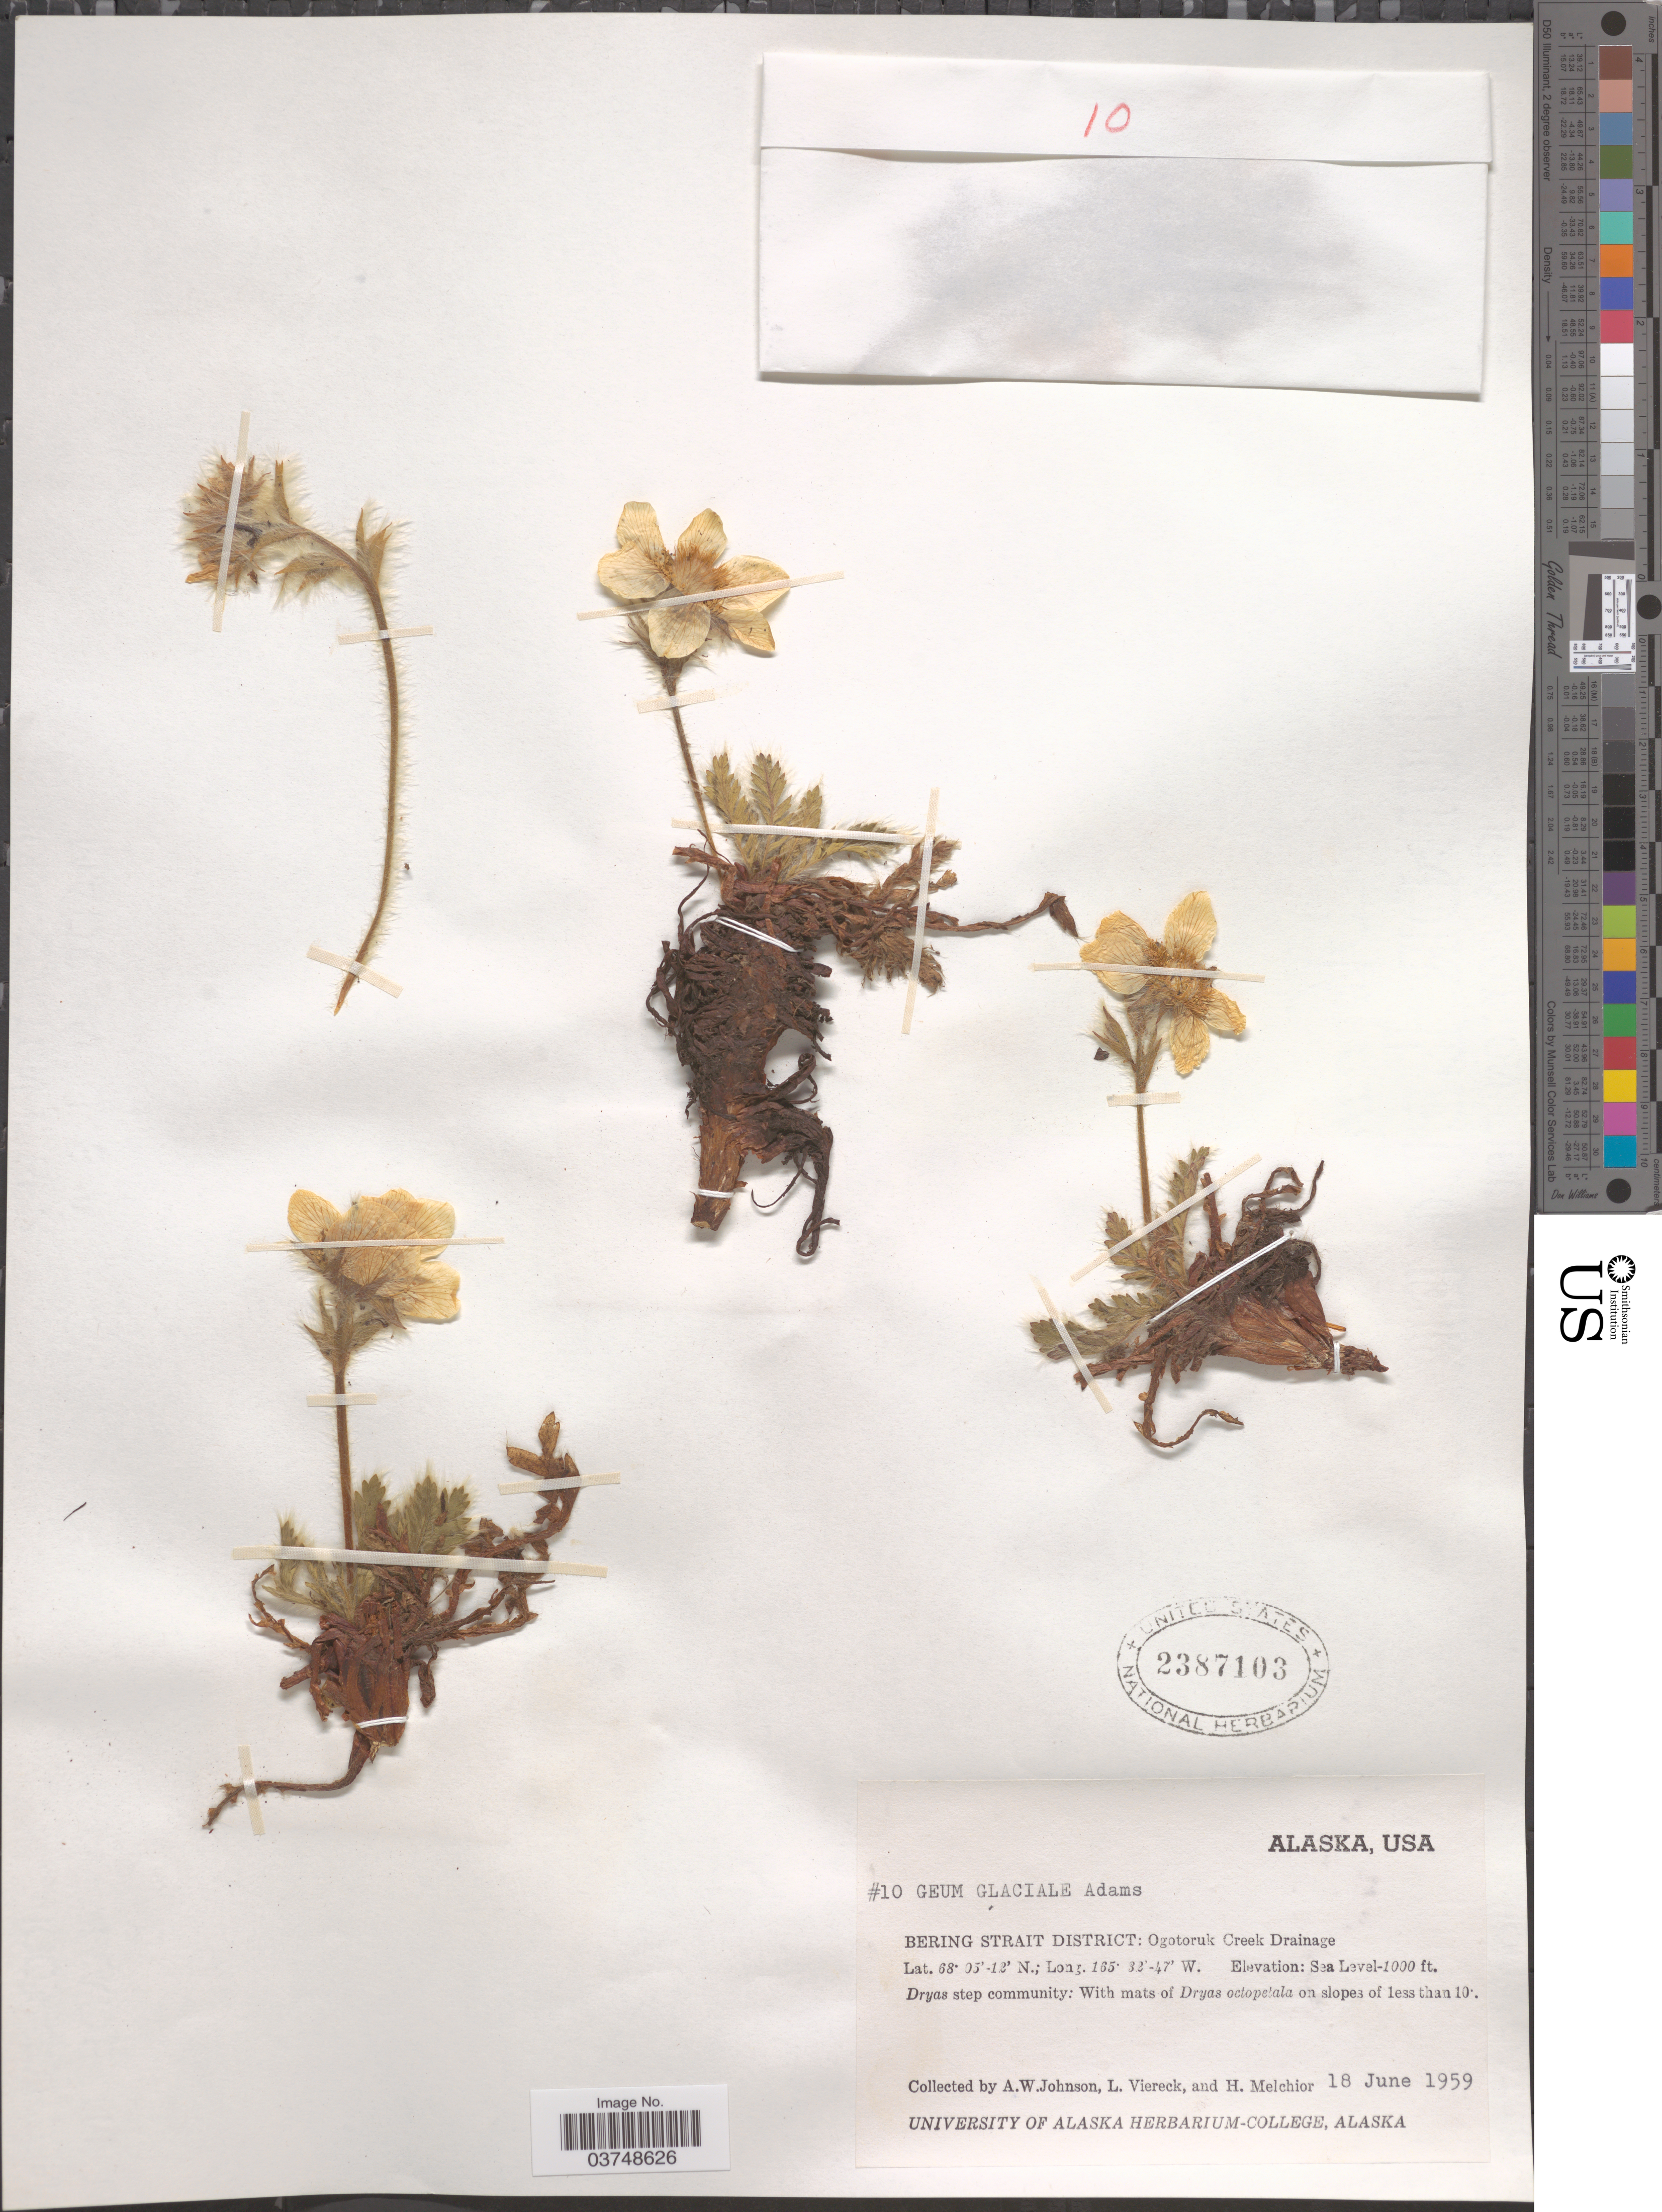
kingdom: Plantae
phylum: Tracheophyta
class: Magnoliopsida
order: Rosales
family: Rosaceae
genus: Geum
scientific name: Geum glaciale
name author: Adams ex Fisch.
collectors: A. W. Johnson, L. Viereck & H. Melchior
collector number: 10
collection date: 1959-06-18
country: United States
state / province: Alaska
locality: Bering Strait District: Ogotoruk Creek Drainage.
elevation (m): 0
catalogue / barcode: US 2387103